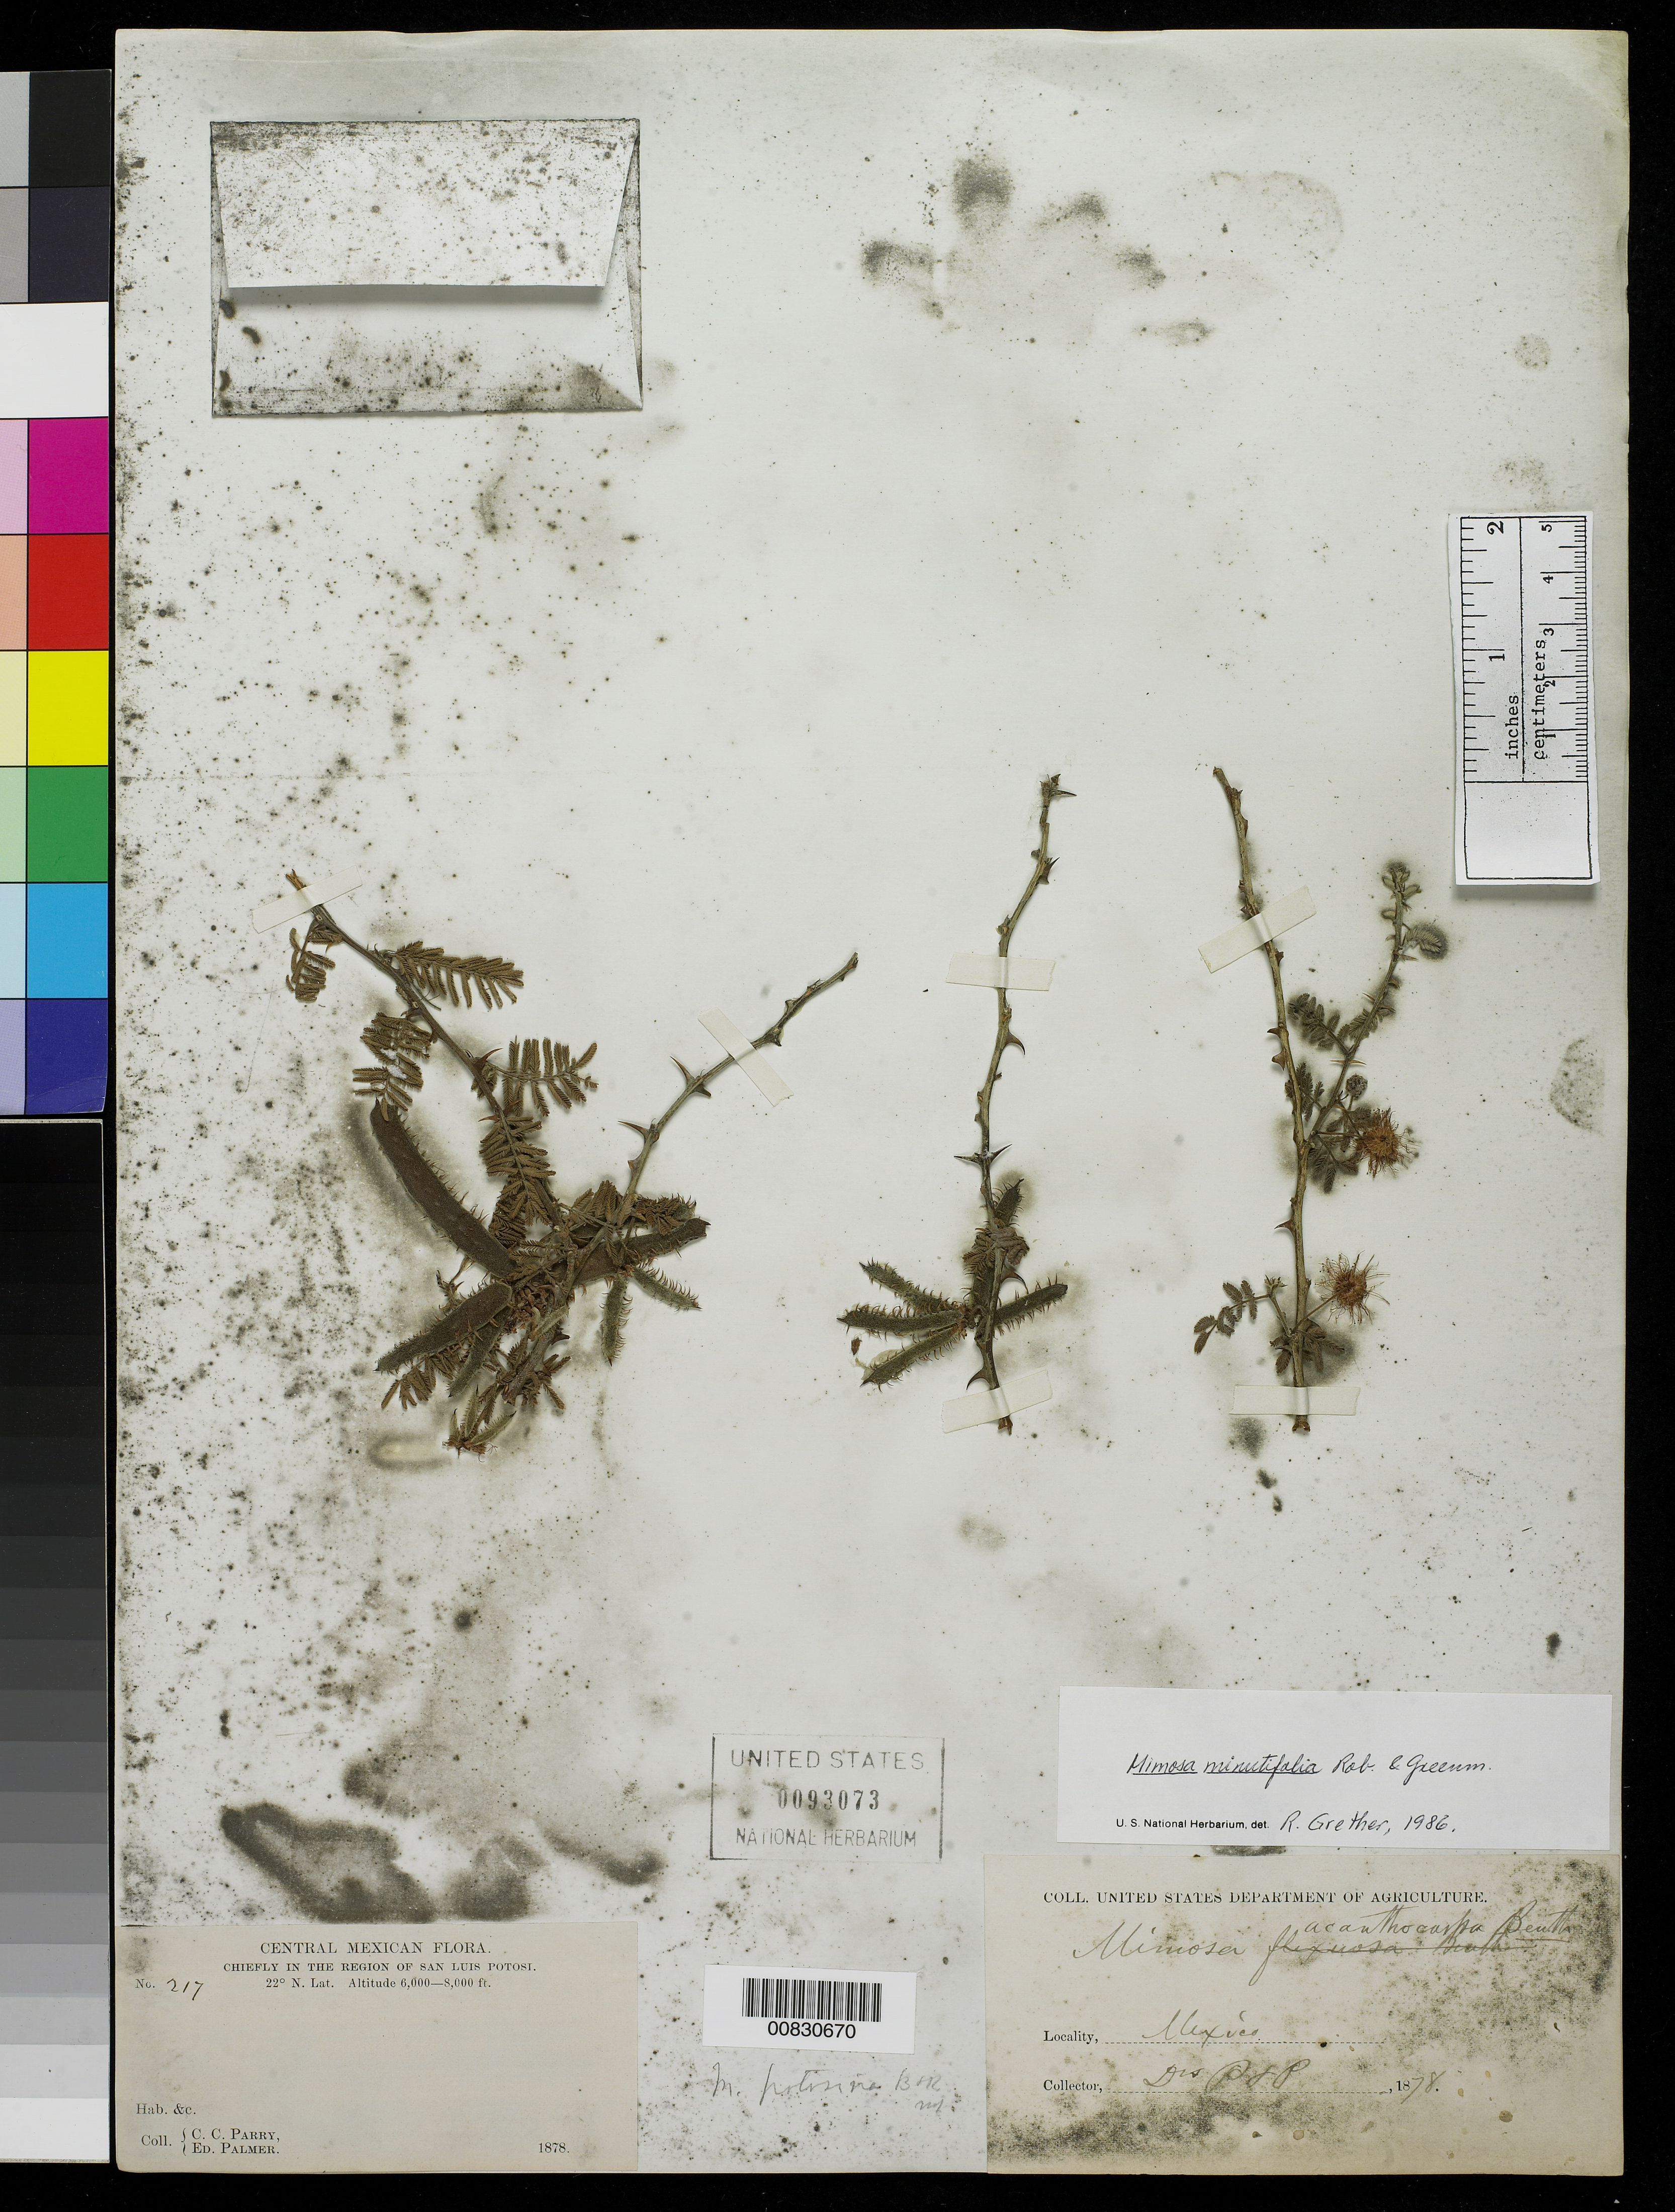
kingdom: Plantae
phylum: Tracheophyta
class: Magnoliopsida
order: Fabales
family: Fabaceae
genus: Mimosa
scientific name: Mimosa minutifolia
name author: B.L. Rob. & Greenm.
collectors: C. C. Parry & E. Palmer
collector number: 217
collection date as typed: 1878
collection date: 1878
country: Mexico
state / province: San Luis Potosí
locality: Chiefly in the region of San Luis Potosí.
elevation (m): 1829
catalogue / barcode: US 93073